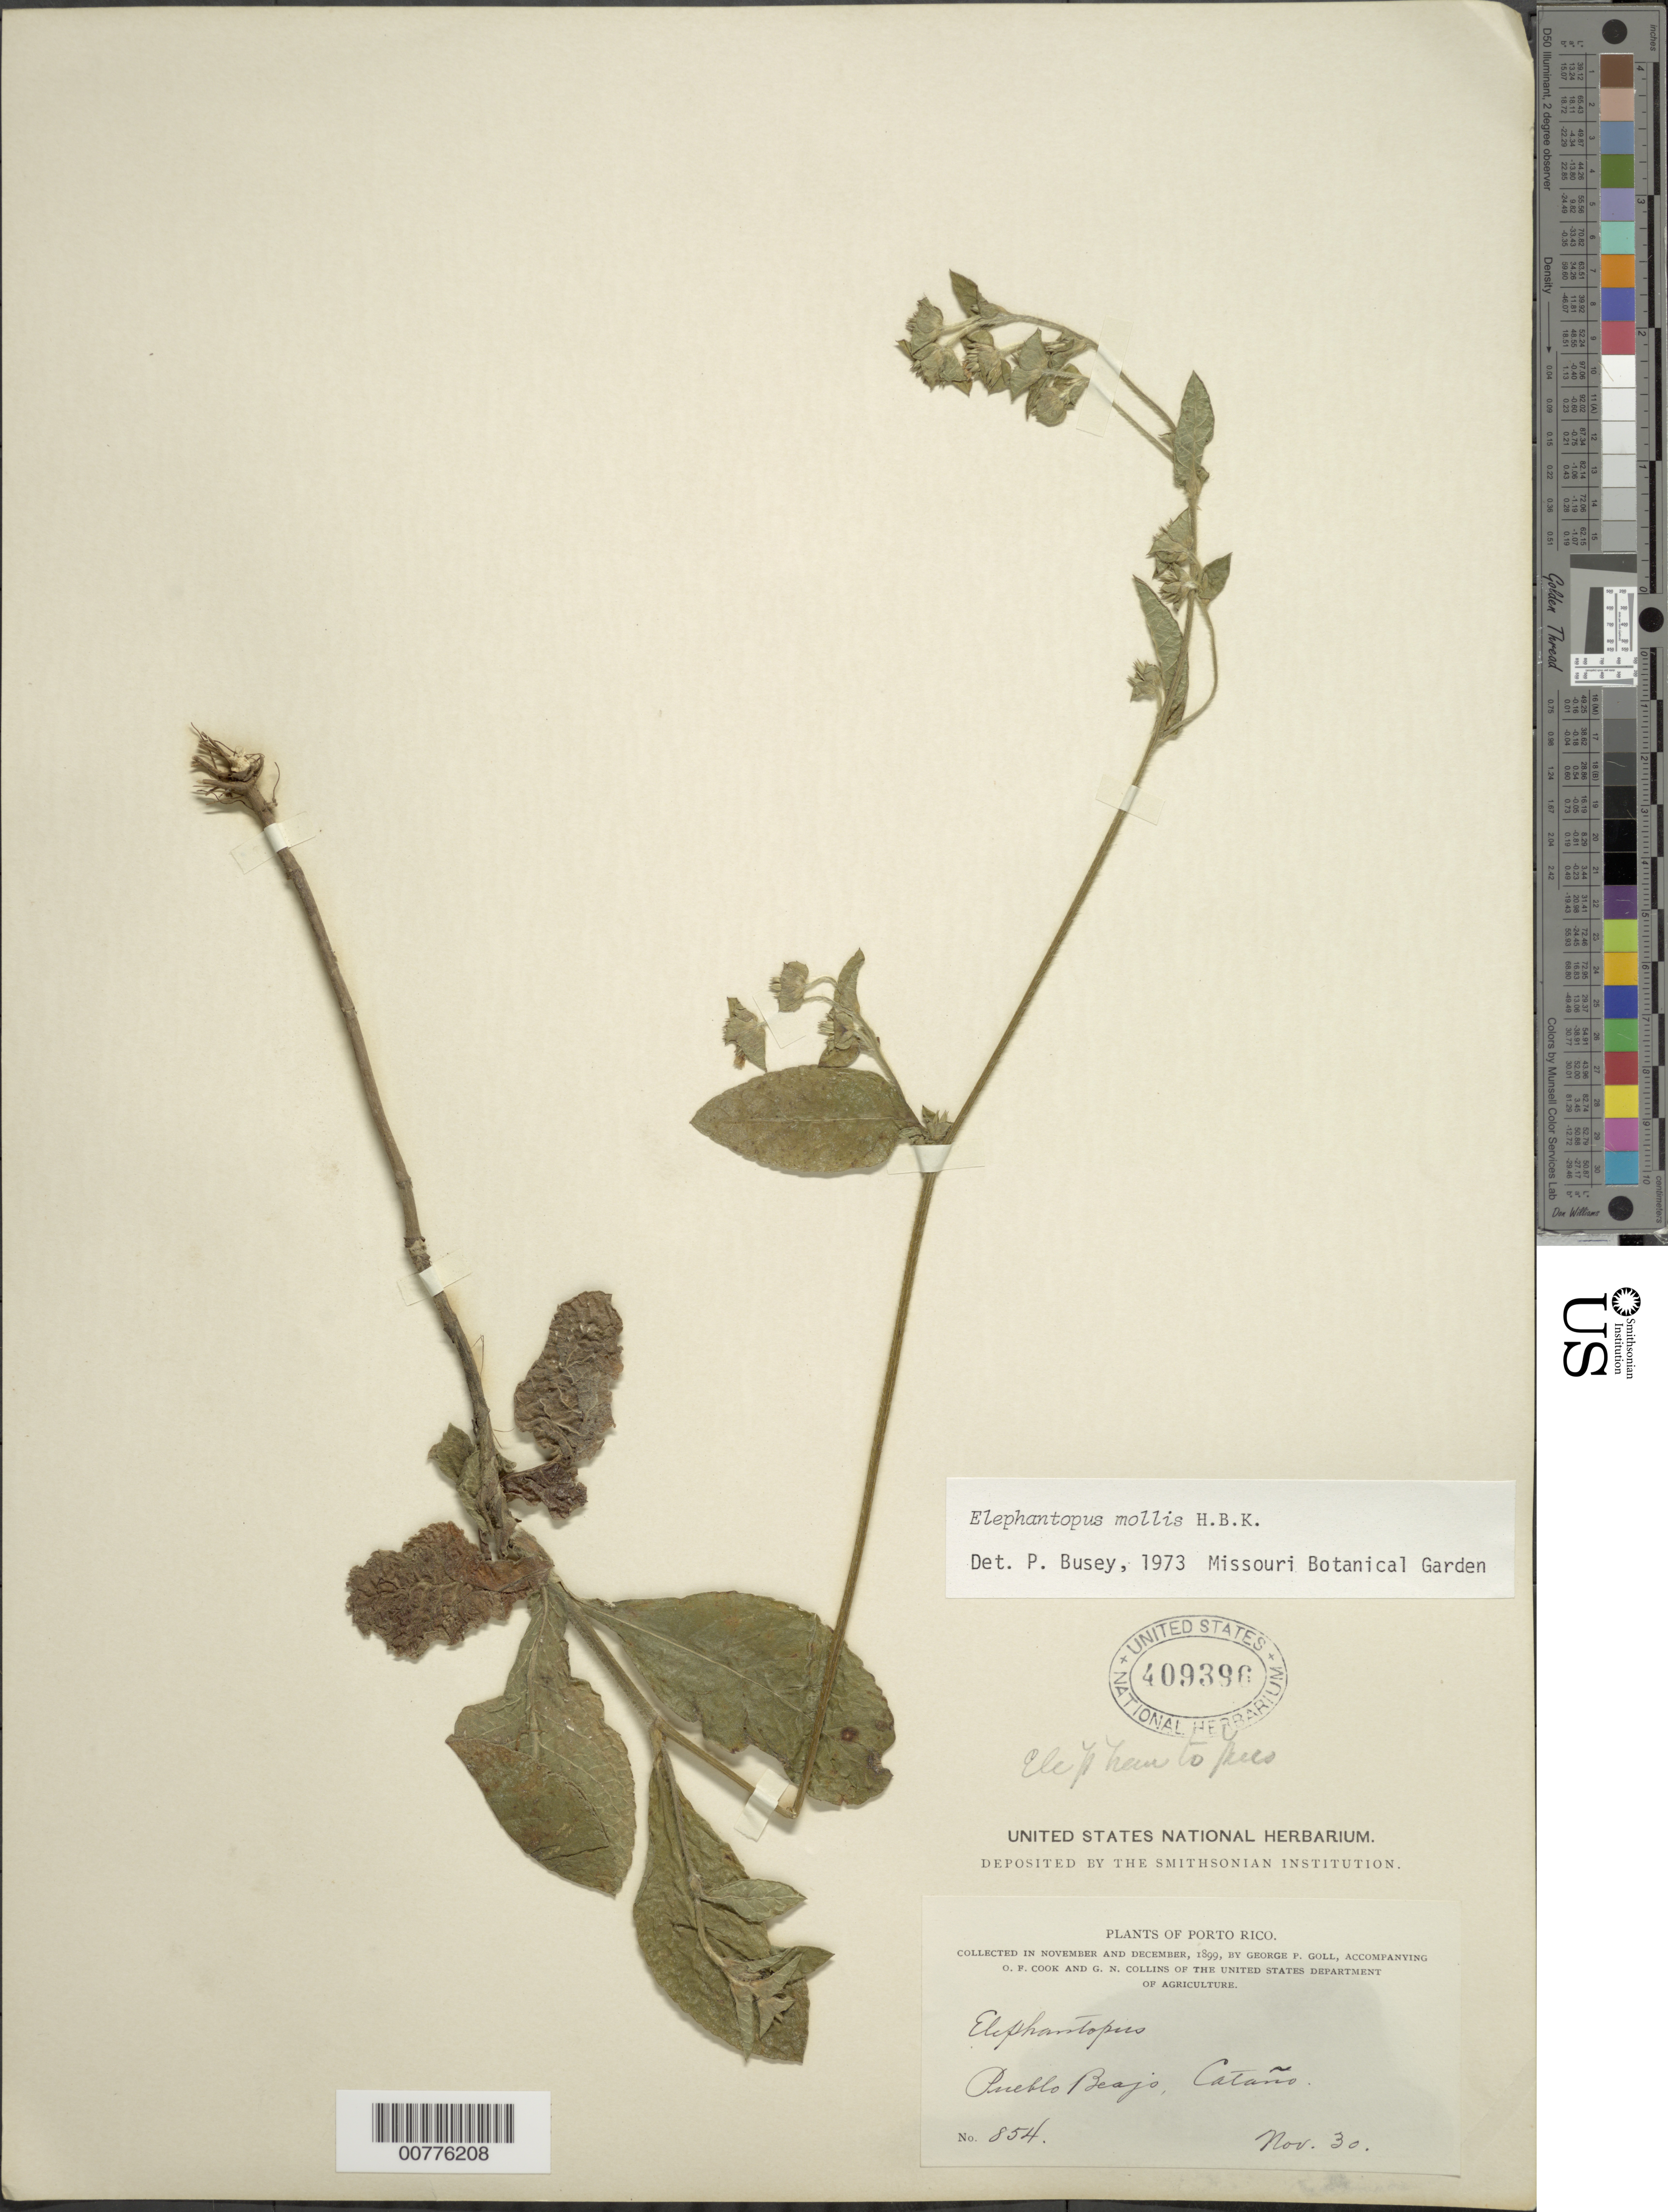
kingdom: Plantae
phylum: Tracheophyta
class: Magnoliopsida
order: Asterales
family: Asteraceae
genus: Elephantopus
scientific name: Elephantopus mollis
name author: Kunth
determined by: Busey, P.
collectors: G. Goll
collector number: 854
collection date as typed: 30 Nov 1899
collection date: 1899-11-30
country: Puerto Rico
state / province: Guaynabo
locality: Pueblo Viejo, Cataño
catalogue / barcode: US 409396